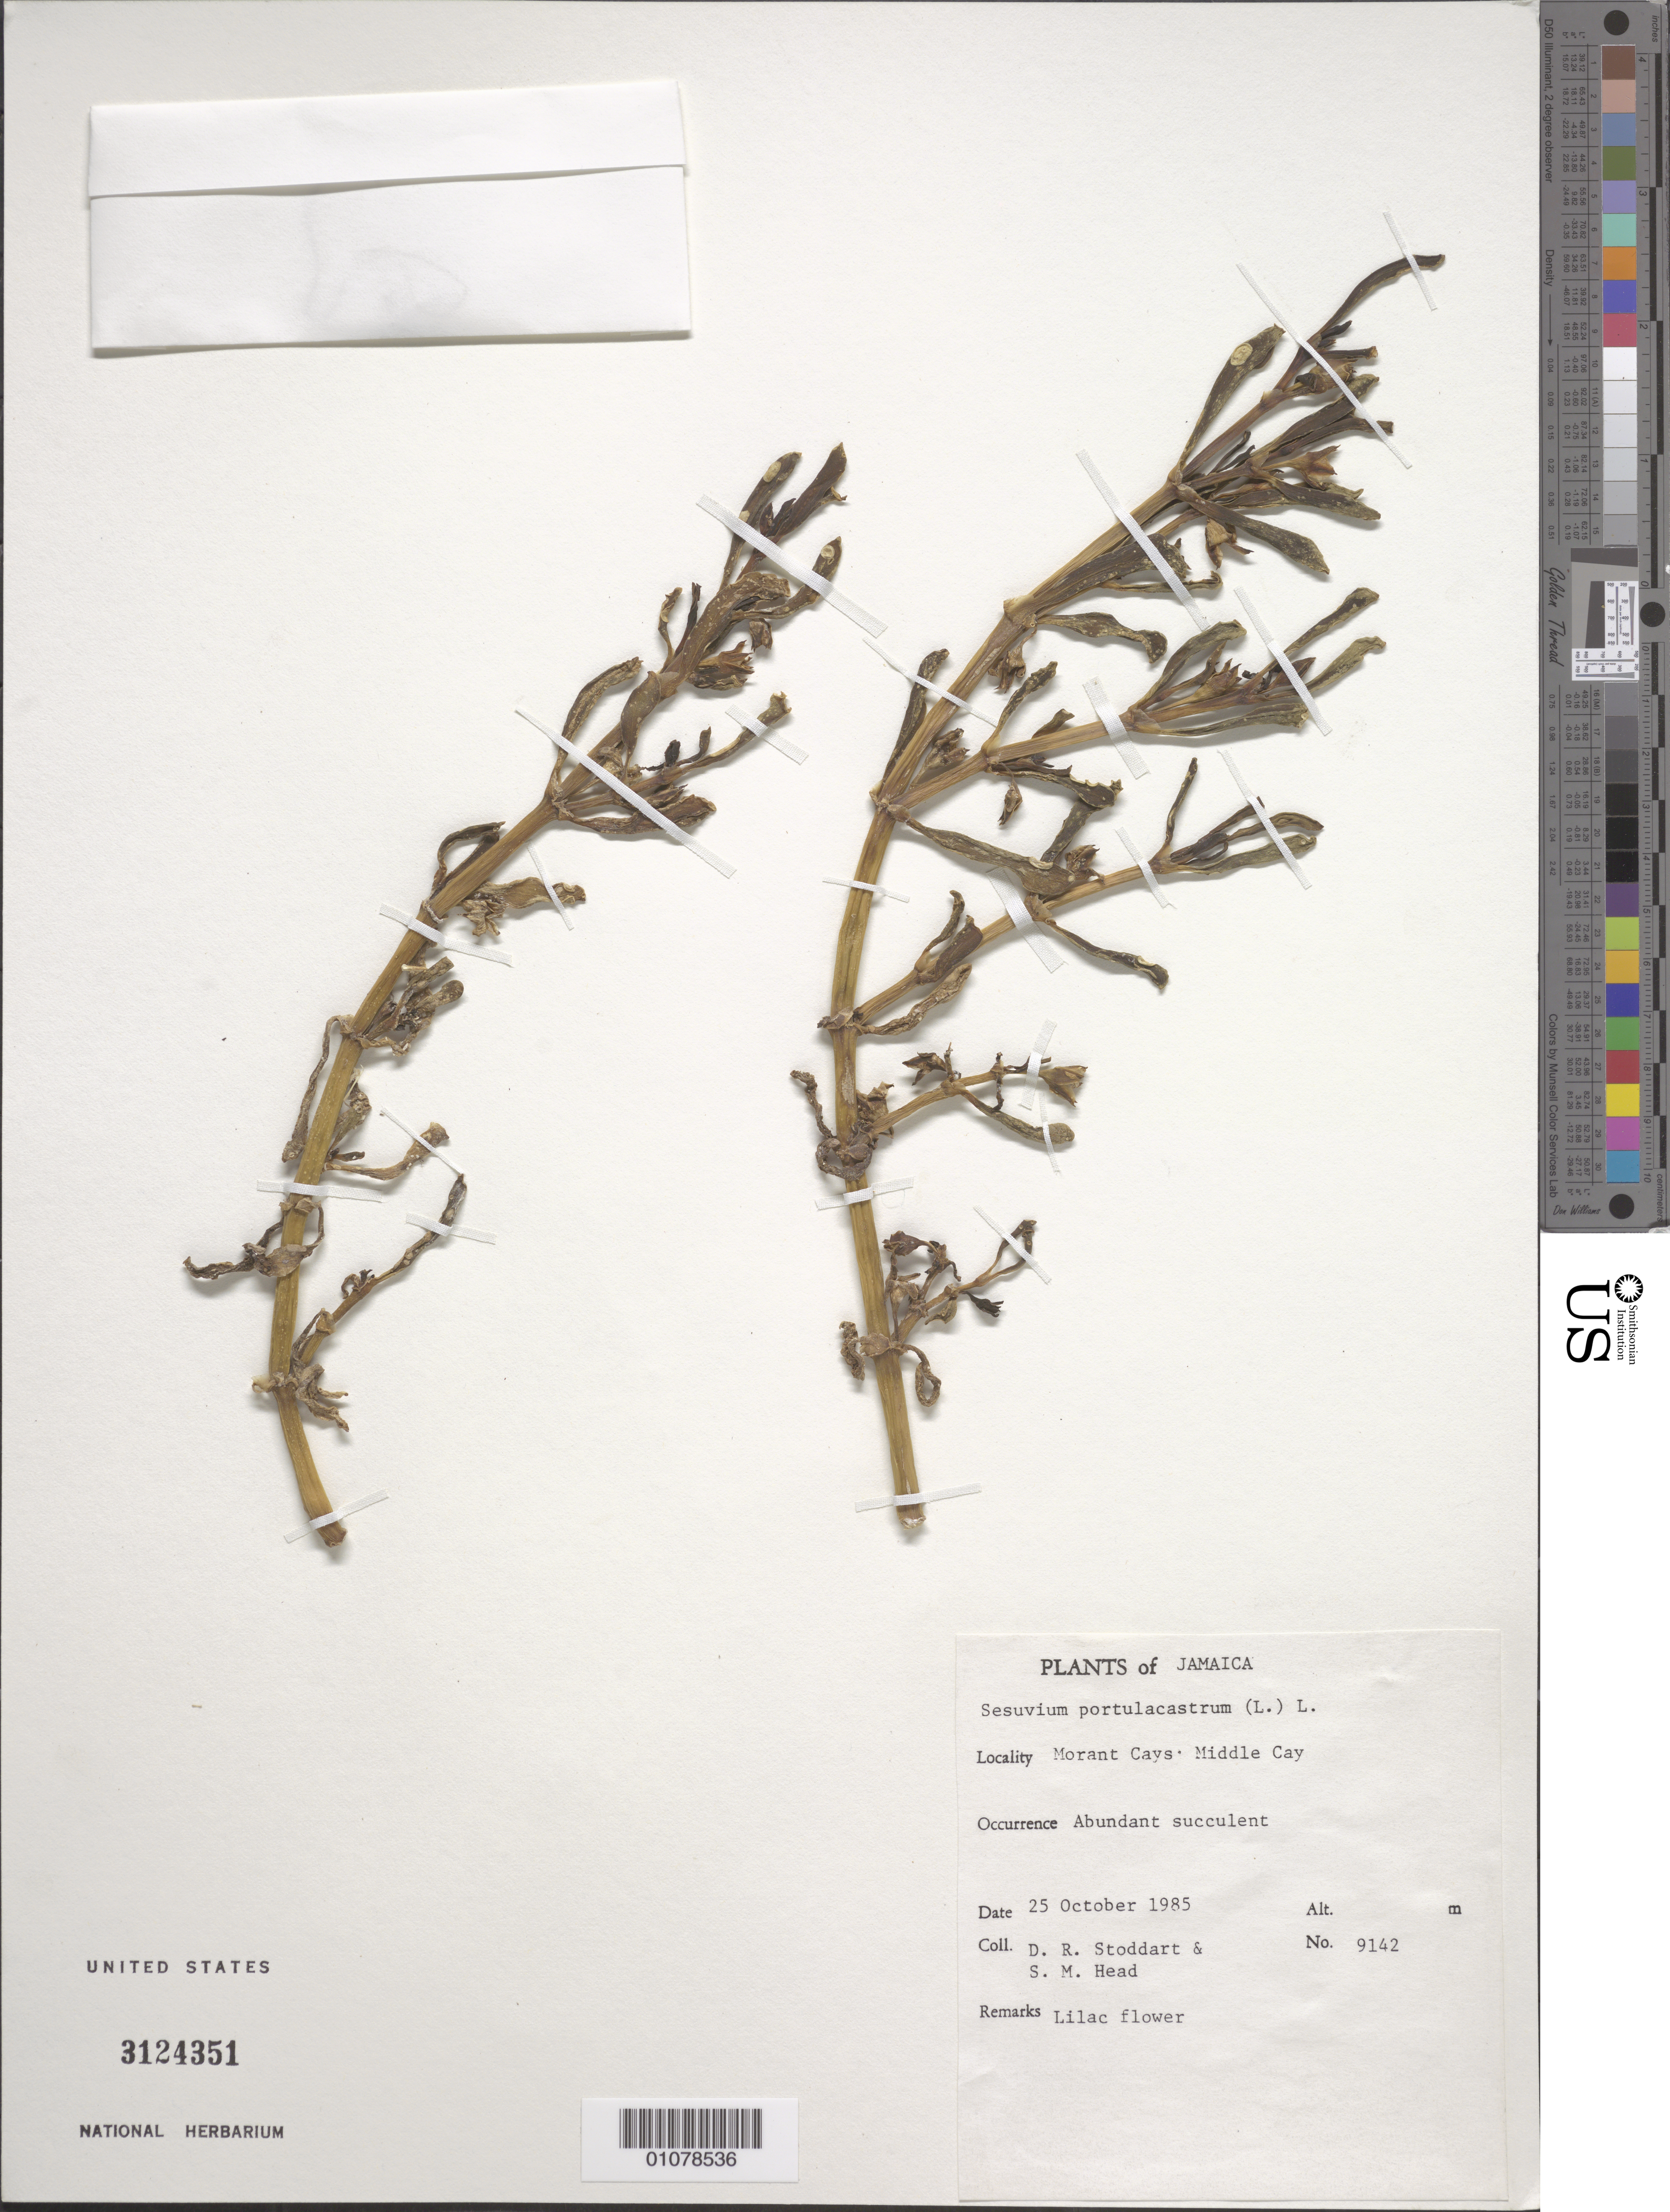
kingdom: Plantae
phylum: Tracheophyta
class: Magnoliopsida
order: Caryophyllales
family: Aizoaceae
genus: Sesuvium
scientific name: Sesuvium portulacastrum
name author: (L.) L.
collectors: D. R. Stoddart & S. Head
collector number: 9142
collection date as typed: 25 Oct 1985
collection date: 1985-10-25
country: Jamaica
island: Jamaica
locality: Morant Cays: Middle Cay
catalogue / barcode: US 3124351